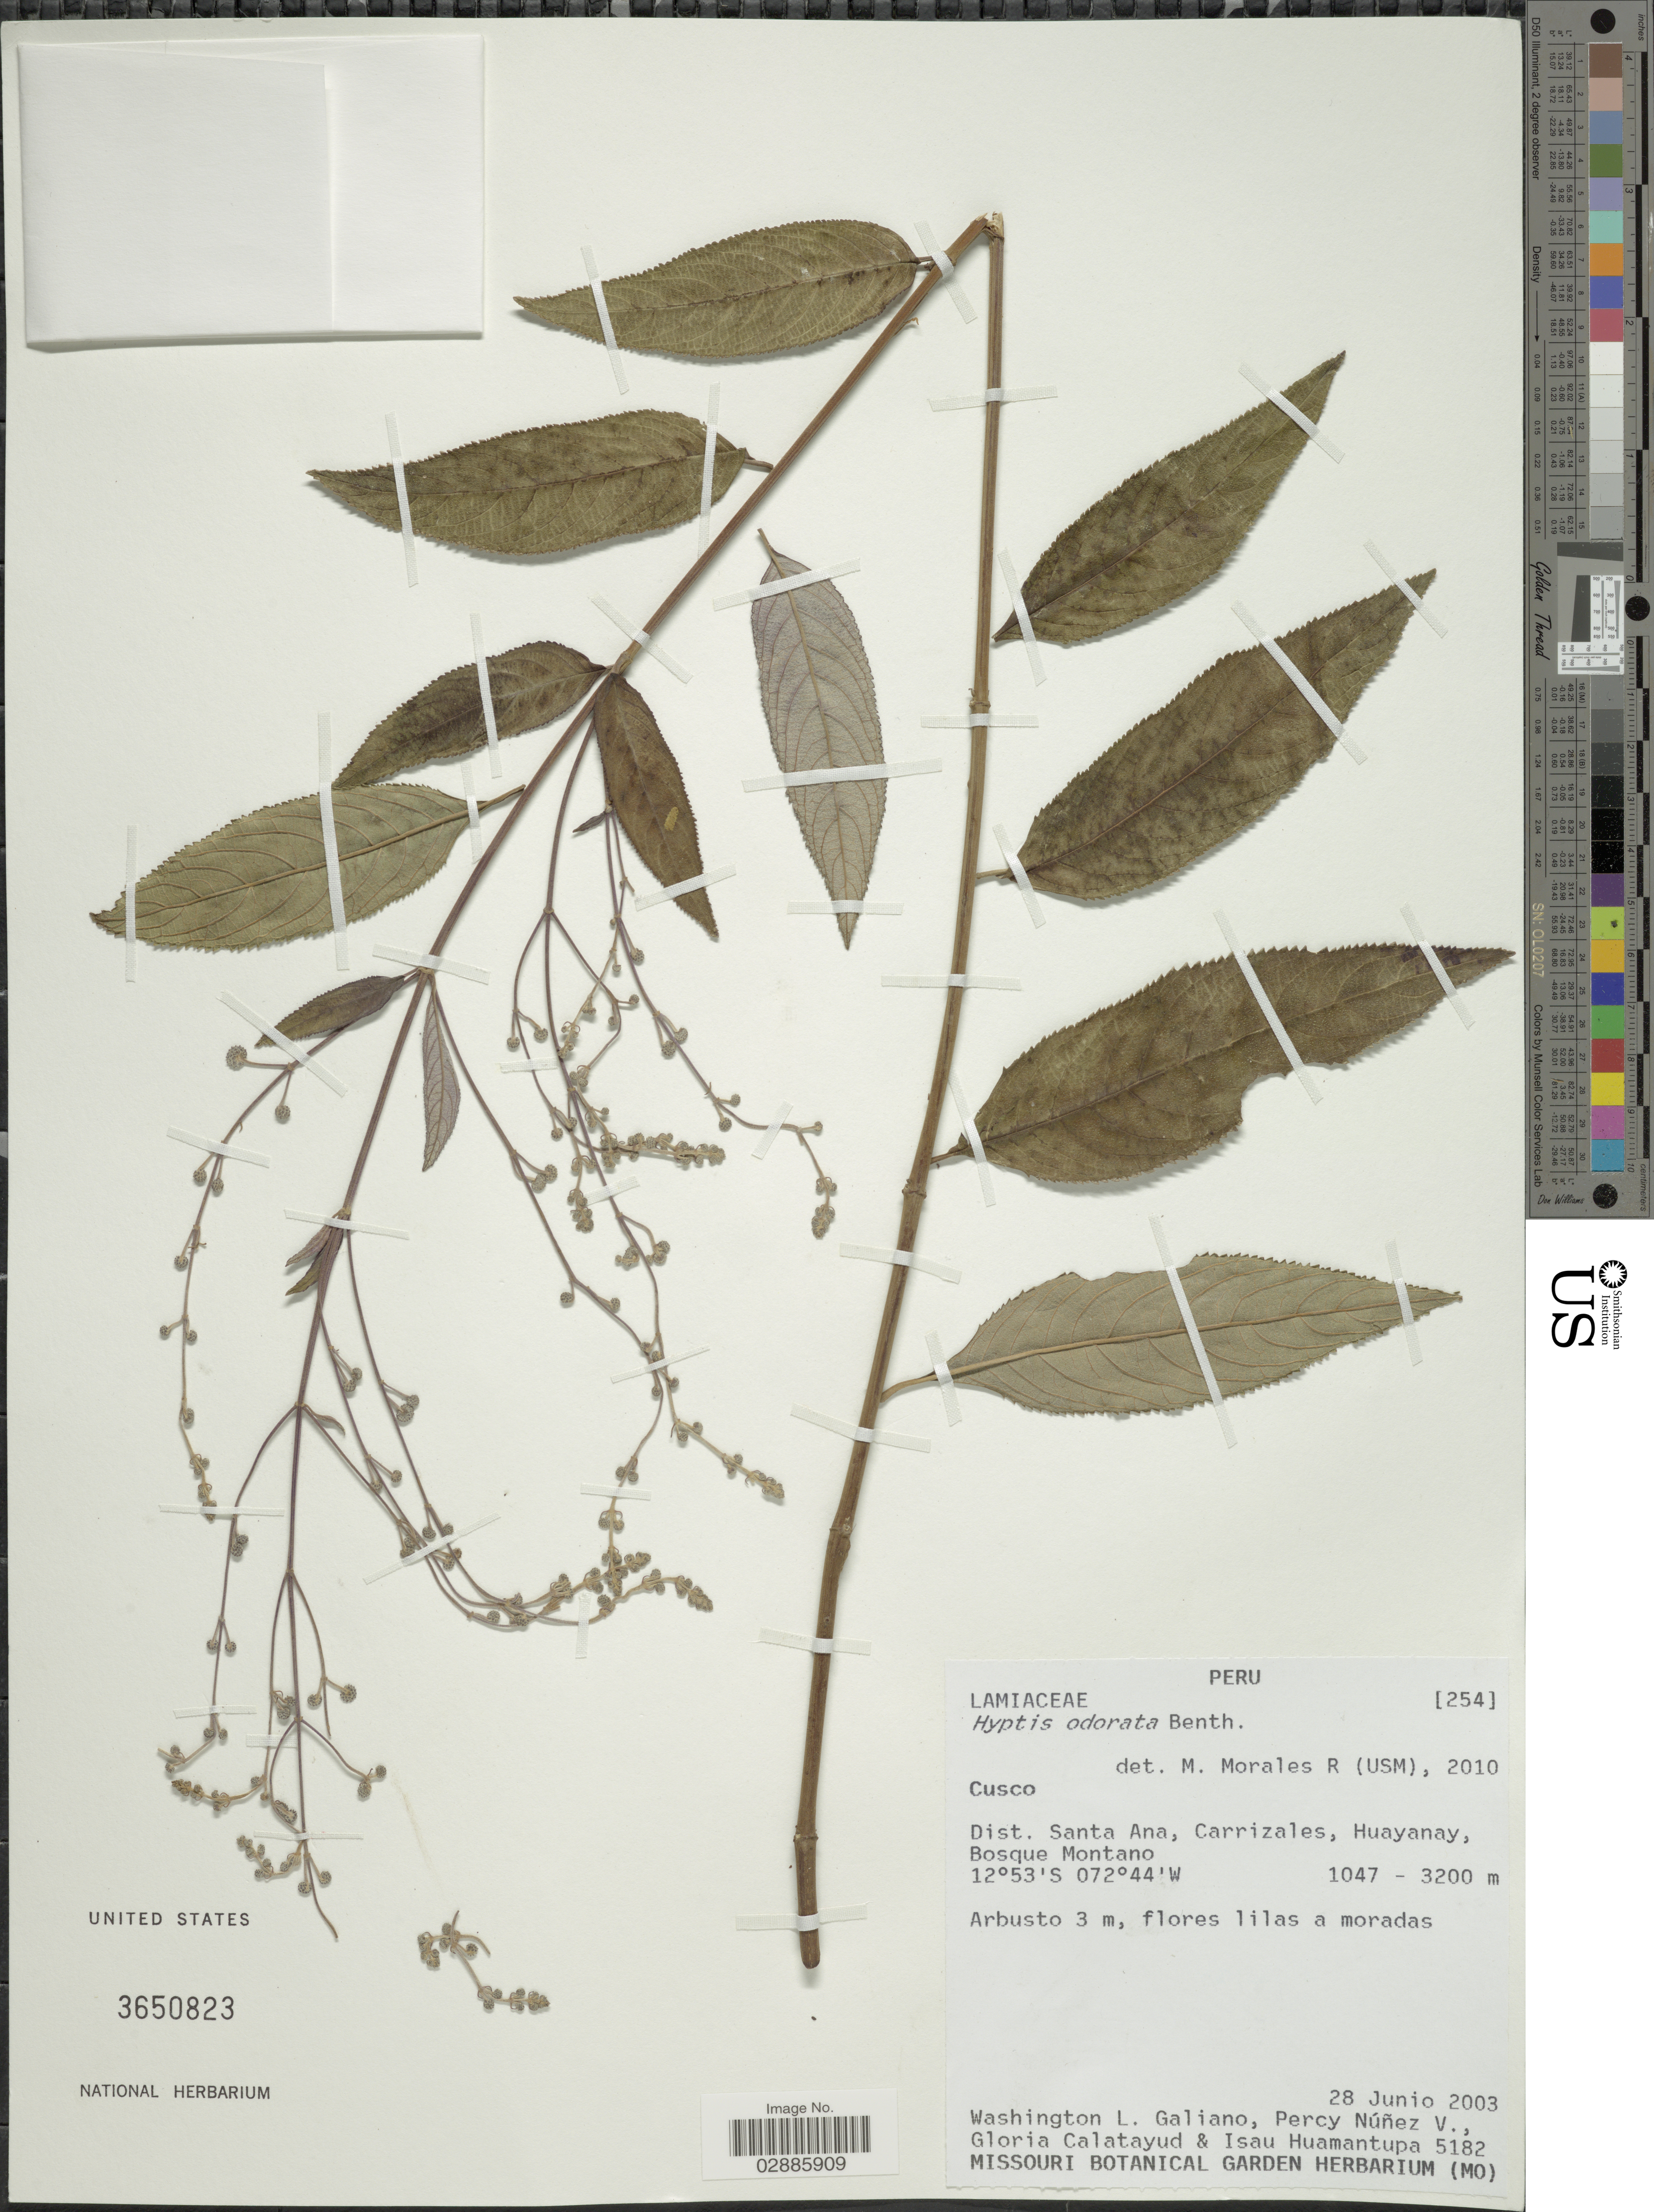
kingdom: Plantae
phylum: Tracheophyta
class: Magnoliopsida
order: Lamiales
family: Lamiaceae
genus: Hyptis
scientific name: Hyptis odorata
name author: Benth.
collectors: W. Galiano, P. Nuñez V., G. Calatayud & I. Huamantupa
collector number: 5182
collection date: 2003-06-28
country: Peru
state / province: Cusco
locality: Dist. Santa Ana, Carrizales, Huayanay, Bosque Montano.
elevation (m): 1047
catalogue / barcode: US 3650823